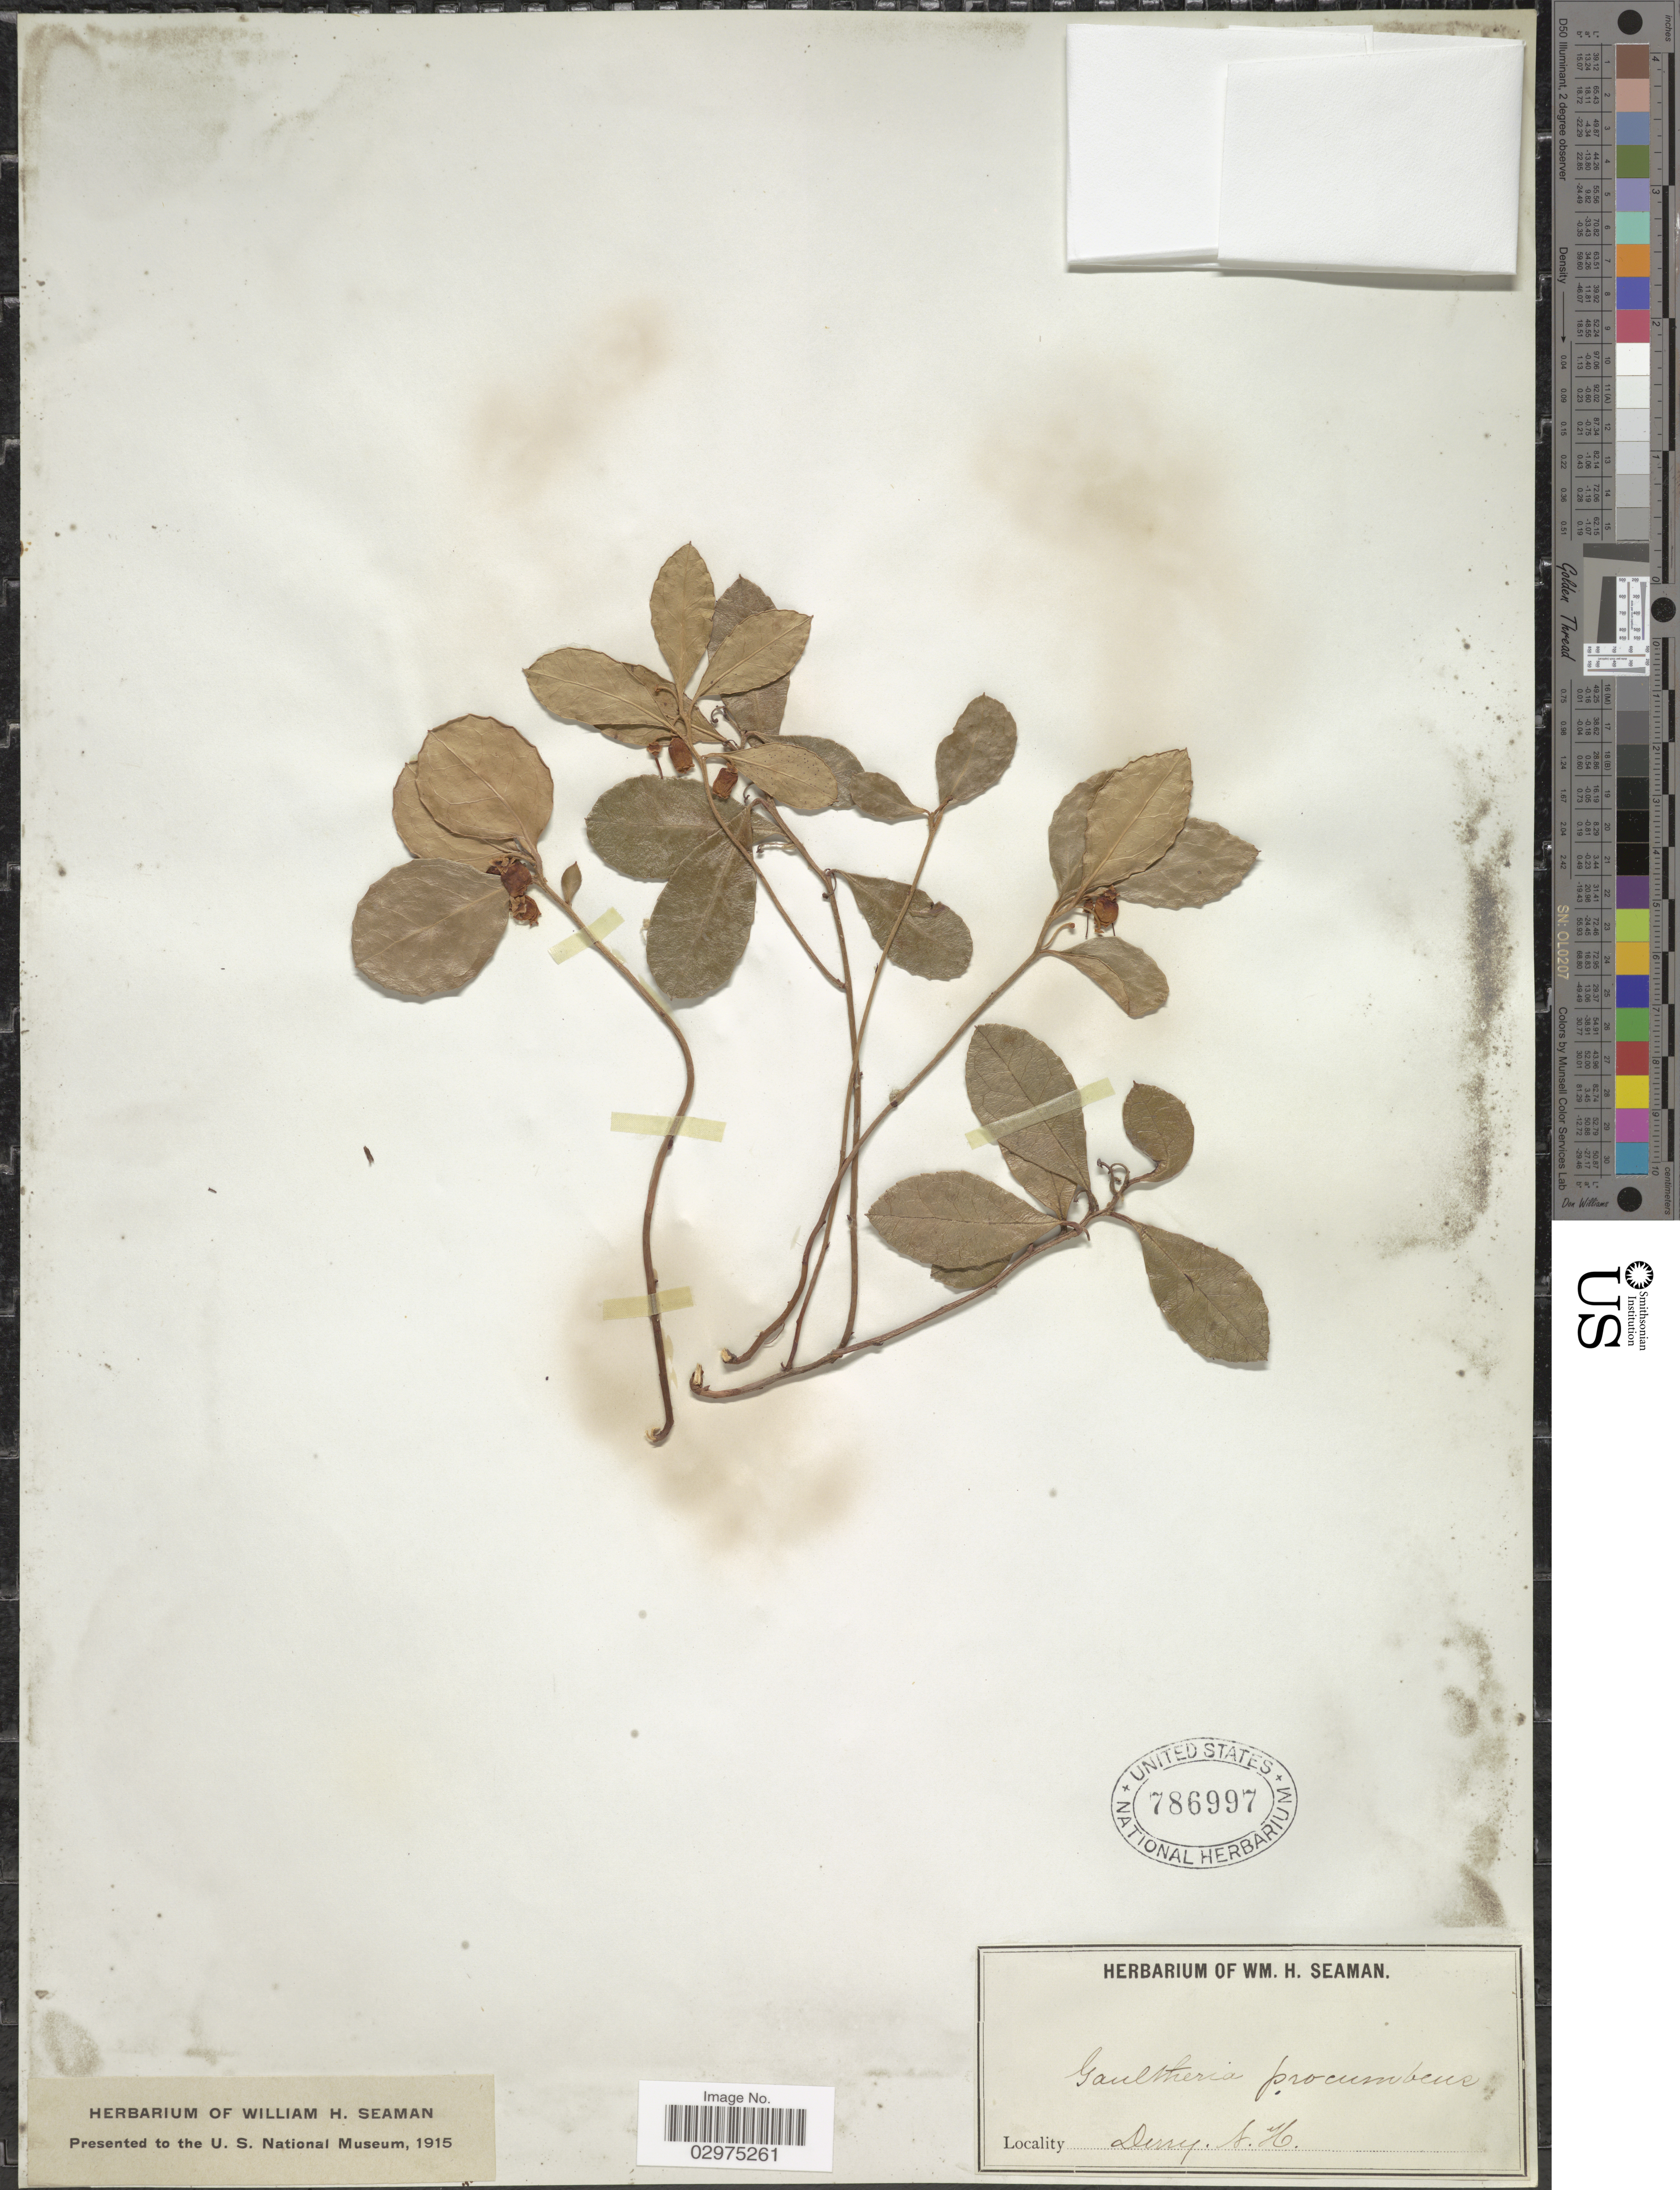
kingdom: Plantae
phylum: Tracheophyta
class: Magnoliopsida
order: Ericales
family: Ericaceae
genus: Gaultheria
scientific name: Gaultheria procumbens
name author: L.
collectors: Ex herb. W. H. Seaman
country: United States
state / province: New Hampshire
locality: Derry, N. H.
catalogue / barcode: US 786997